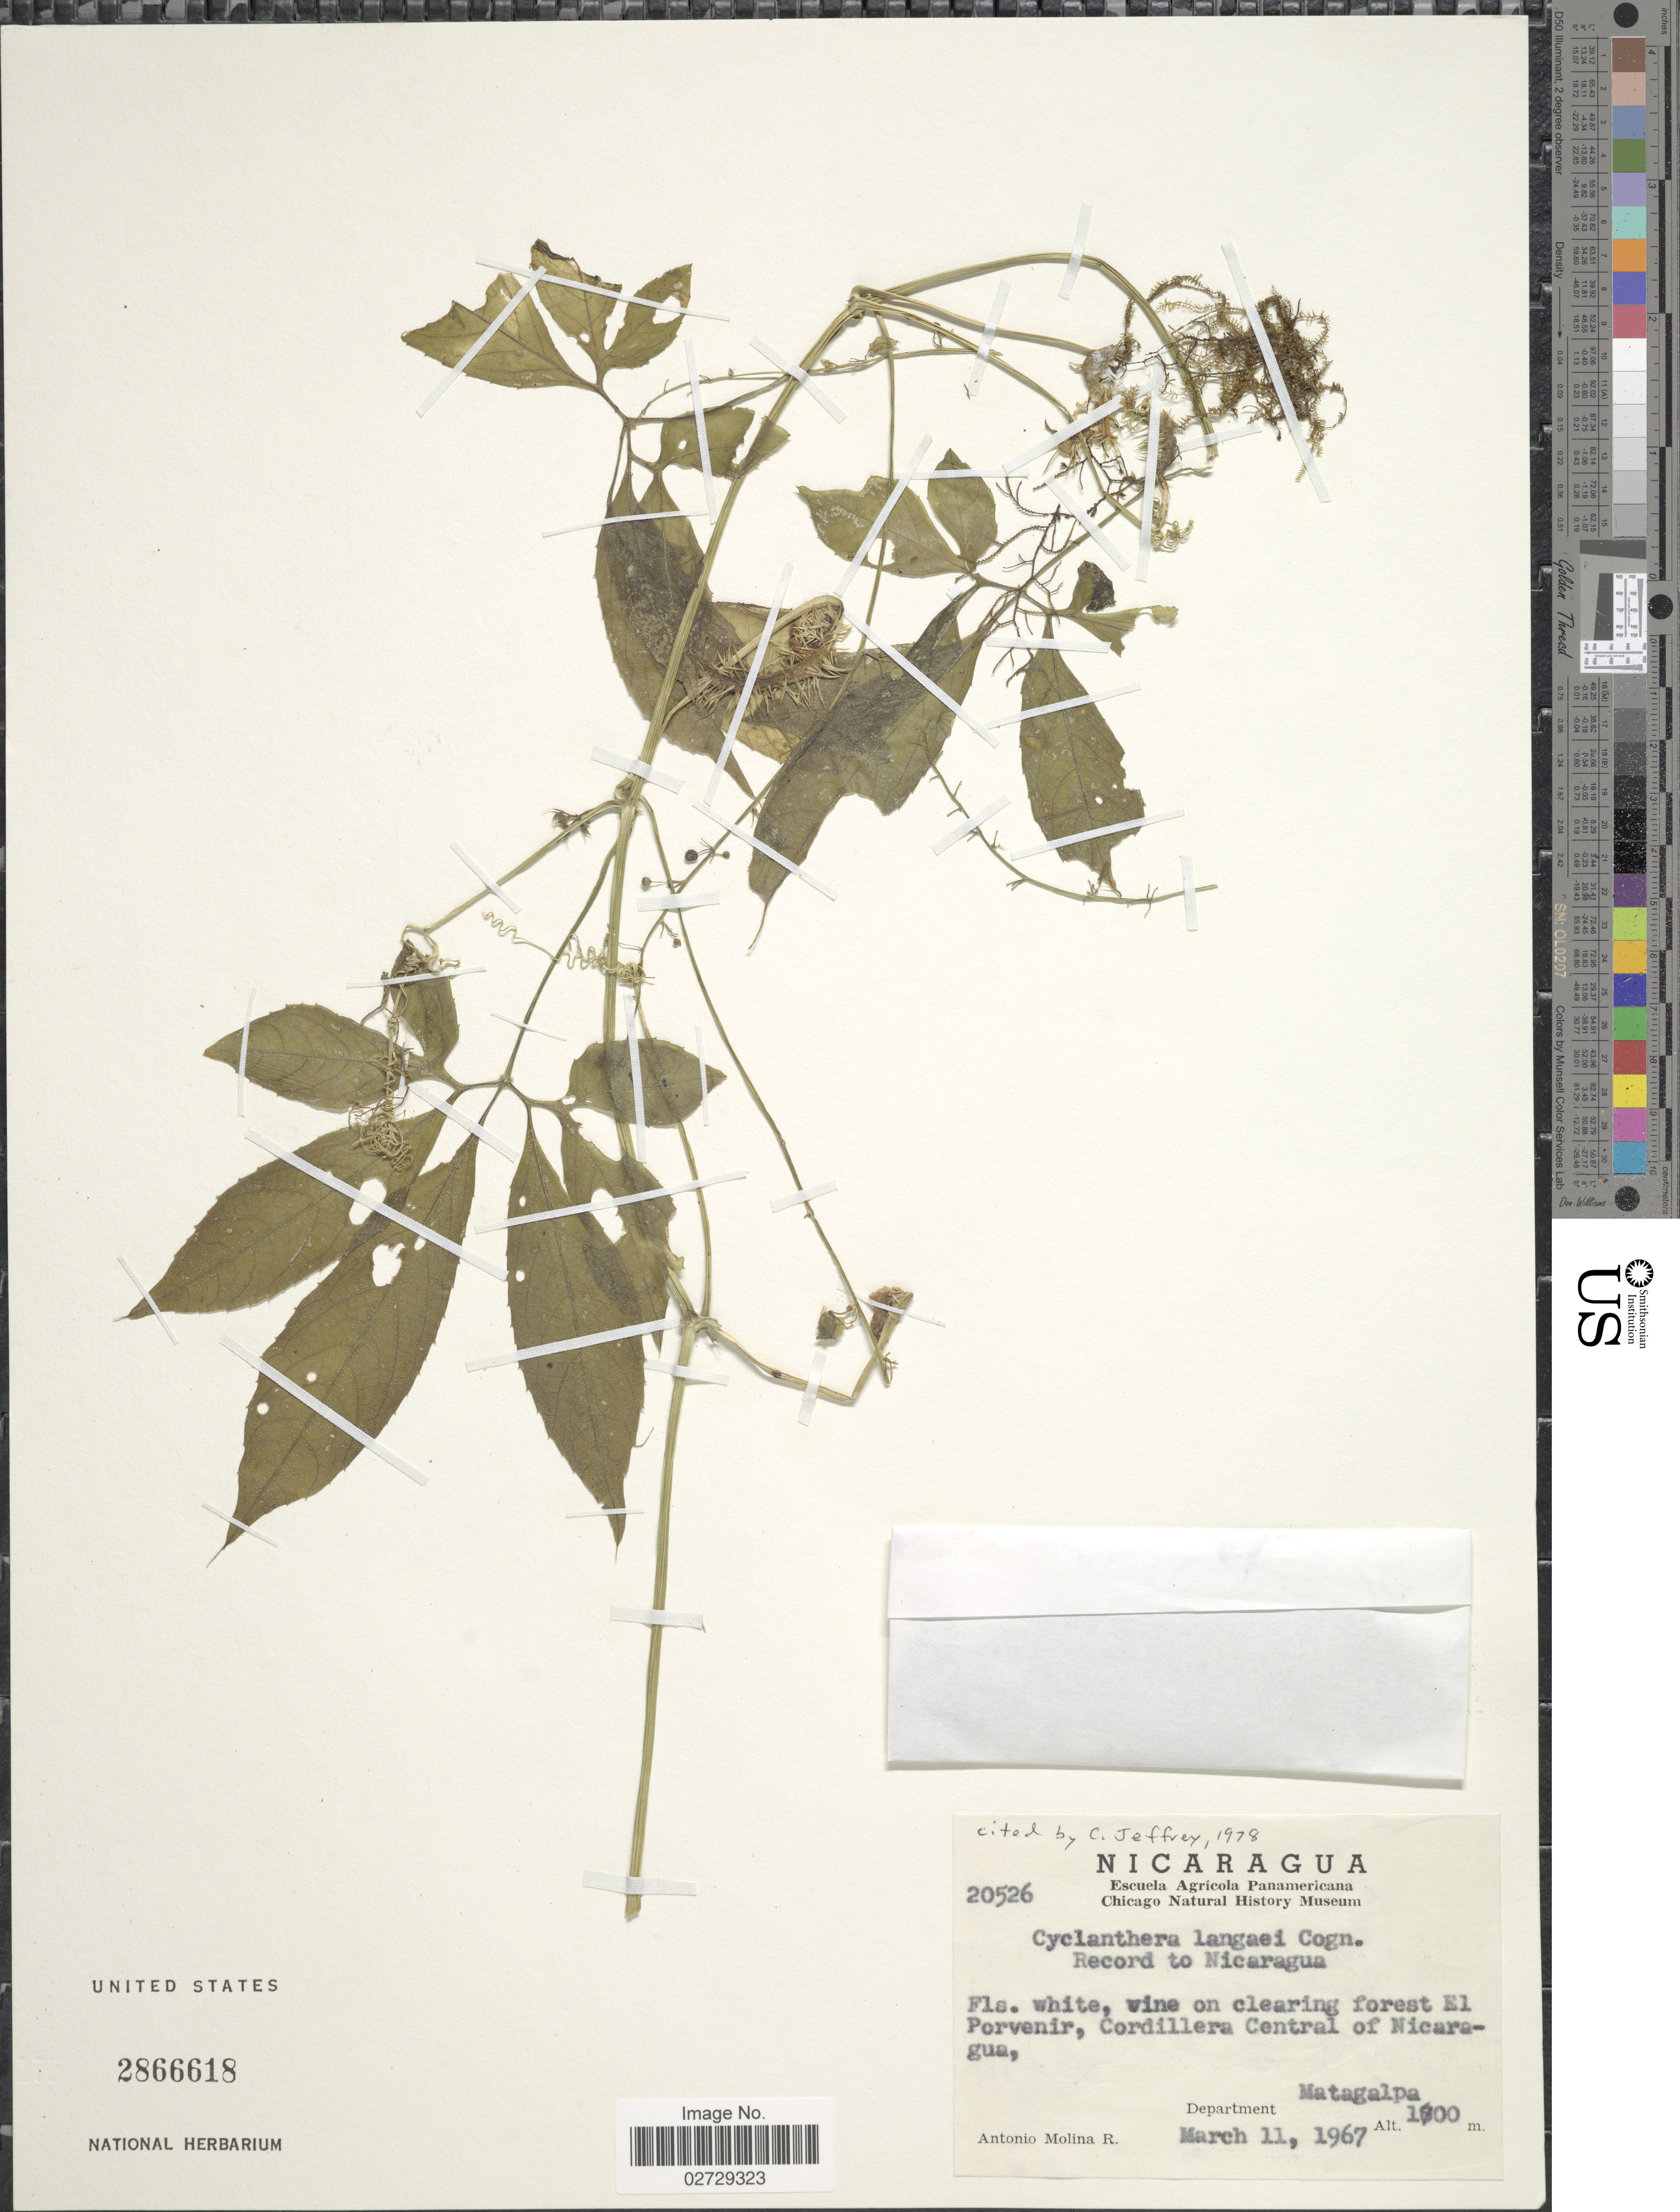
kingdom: Plantae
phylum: Tracheophyta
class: Magnoliopsida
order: Cucurbitales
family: Cucurbitaceae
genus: Cyclanthera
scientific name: Cyclanthera langaei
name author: Cogn.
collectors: A. Molina R.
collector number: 20526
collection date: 1967-03-11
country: Nicaragua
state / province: Matagalpa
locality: On clearing forest El Porvenir, Cordillera Central of Nicaragua, Department Matagalpa.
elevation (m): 1700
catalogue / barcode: US 2866618